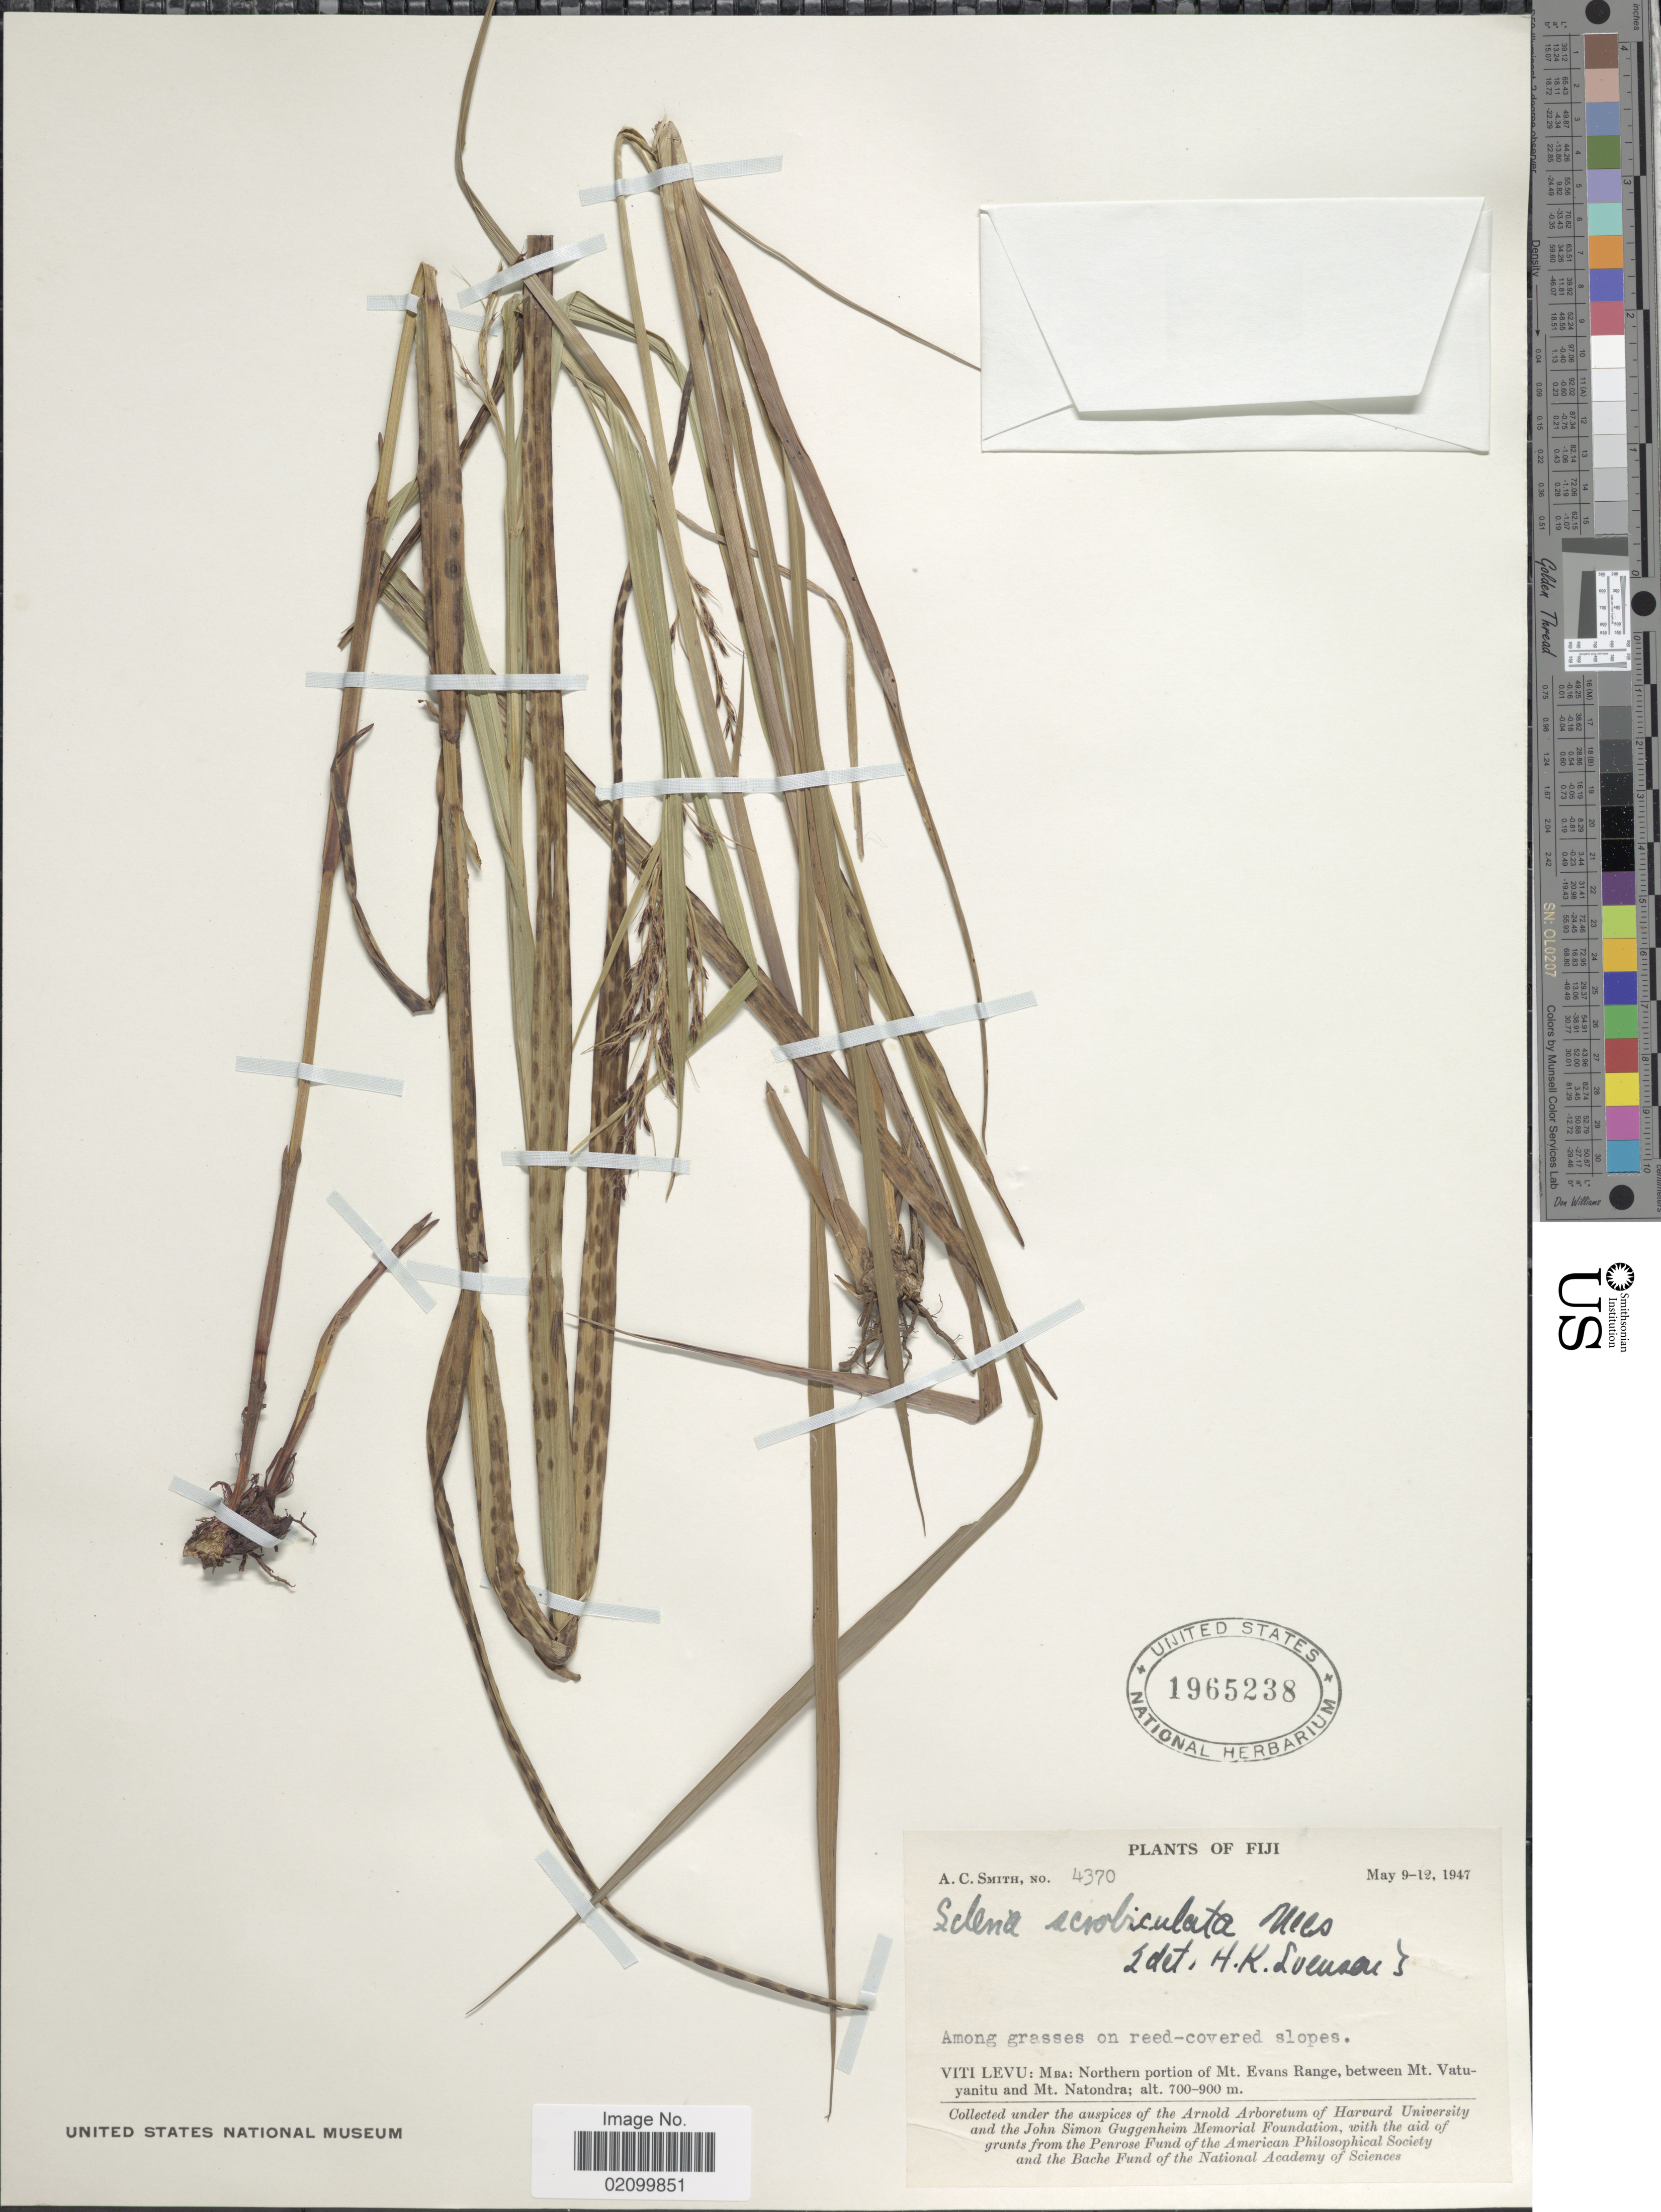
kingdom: Plantae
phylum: Tracheophyta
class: Liliopsida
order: Poales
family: Cyperaceae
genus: Scleria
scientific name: Scleria scrobiculata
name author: Nees & Meyen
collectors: A. C. Smith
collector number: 4370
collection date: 1947-05-09/1947-05-12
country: Fiji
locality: Viti Levu: Mba: Northern portion of Mt. Evans Range, between Mt. Vatu- yanitu and Mt. Natondra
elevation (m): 700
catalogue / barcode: US 1965238